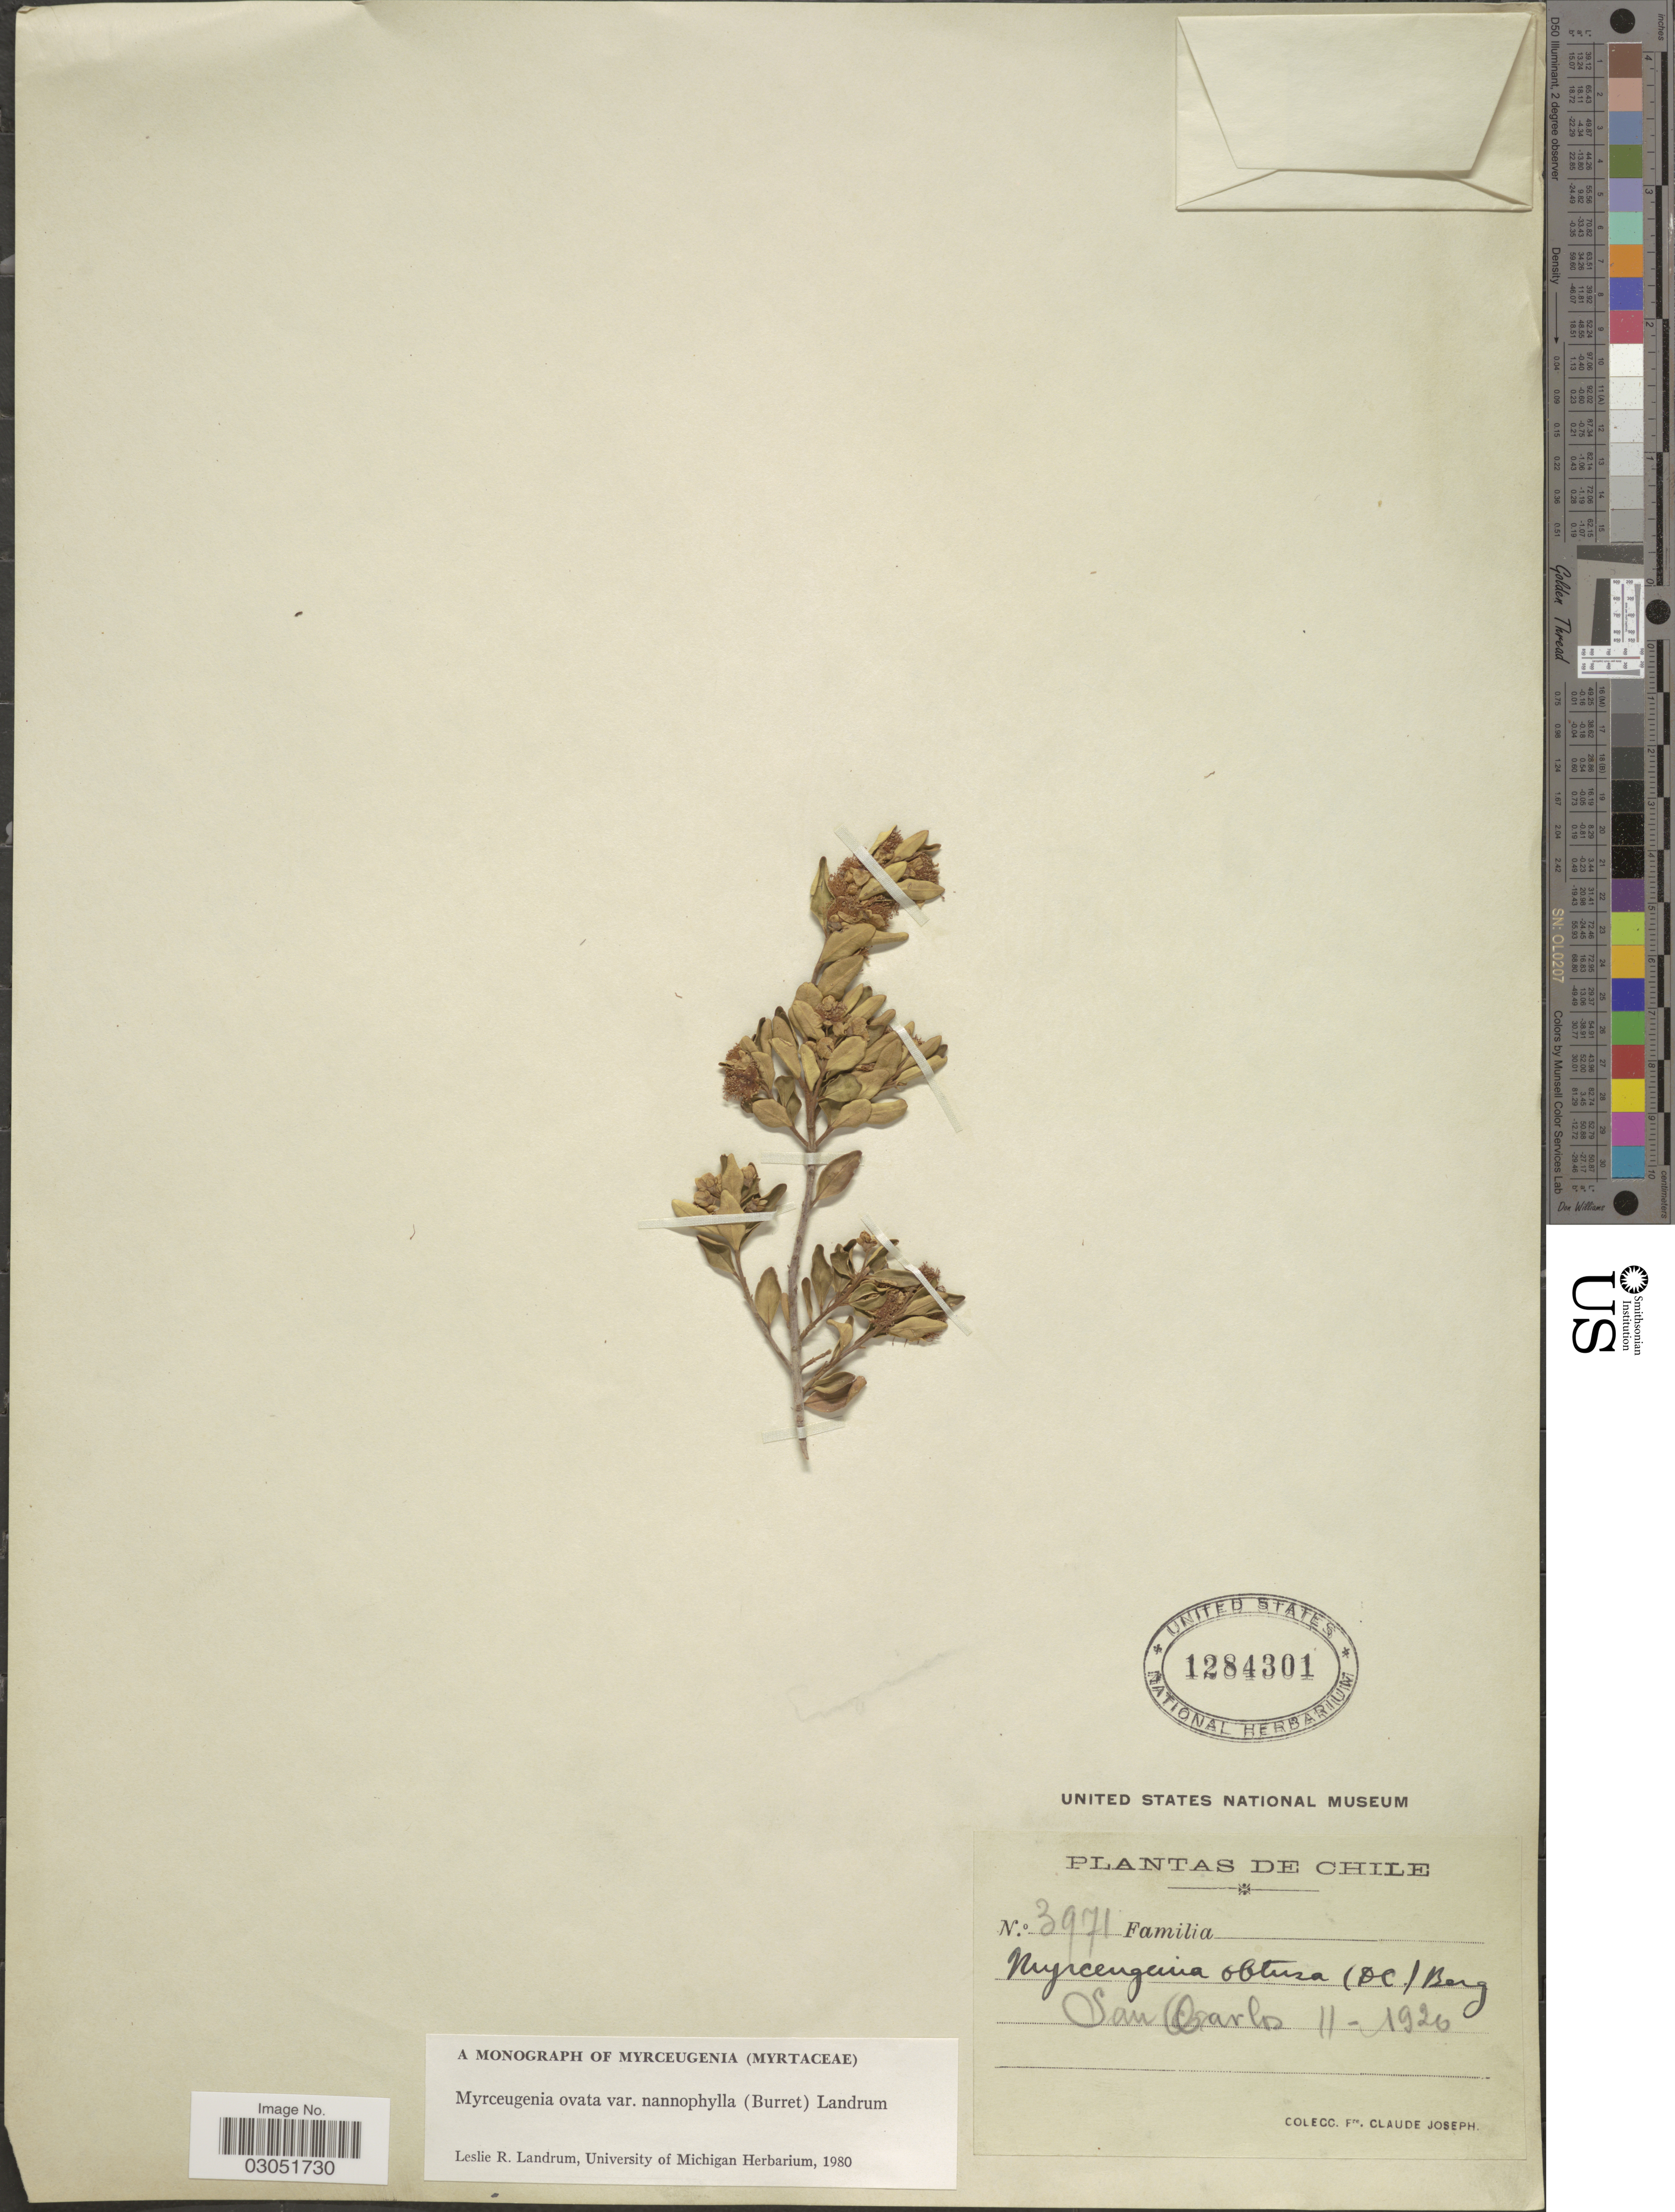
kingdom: Plantae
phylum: Tracheophyta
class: Magnoliopsida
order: Myrtales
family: Myrtaceae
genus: Myrceugenia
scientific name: Myrceugenia ovata var. nannophylla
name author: (Burret) Landrum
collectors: Bro. Claude-Joseph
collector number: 3971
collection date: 1920-11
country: Chile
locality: San Carlos.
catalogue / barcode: US 1284301